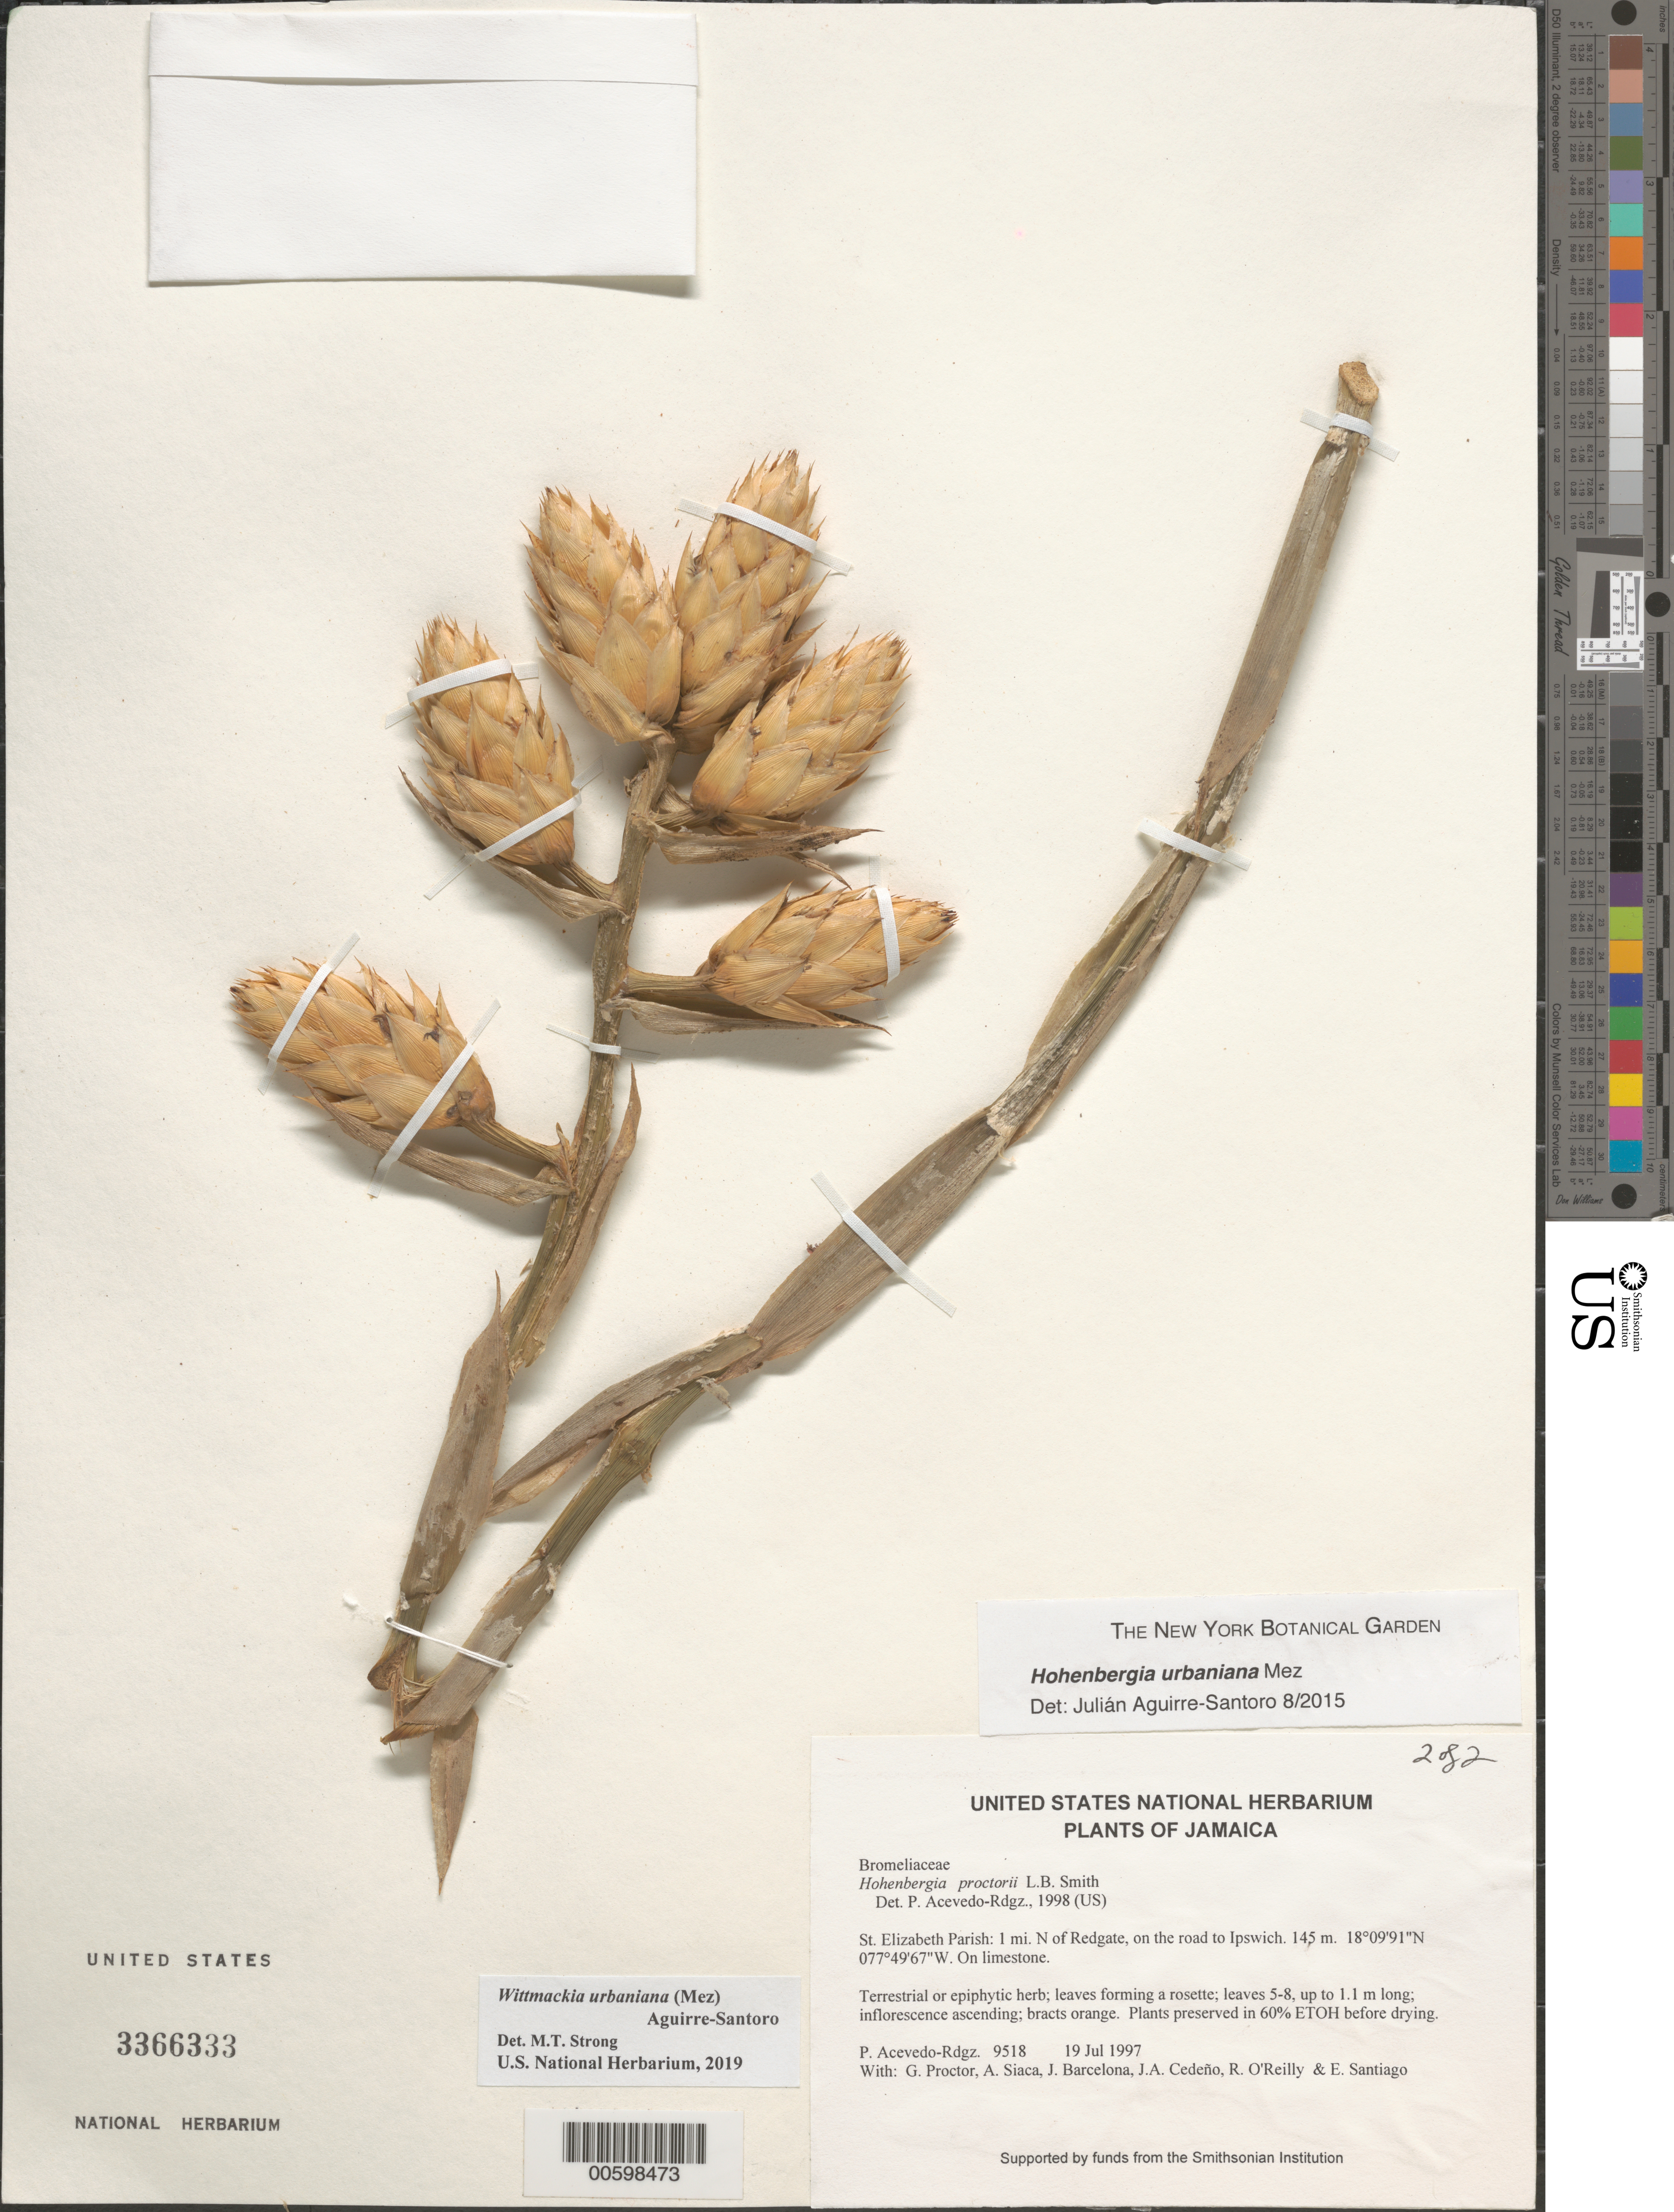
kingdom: Plantae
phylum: Tracheophyta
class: Liliopsida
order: Poales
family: Bromeliaceae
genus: Wittmackia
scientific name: Wittmackia urbaniana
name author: (Mez) Aguirre-Santoro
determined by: Strong, Mark T., (BOT), Smithsonian Institution - National Museum of Natural History (UNITED STATES)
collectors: P. Acevedo-Rodr., G. R. Proctor, A. Siaca, J. Barcelona, J. A. Cedeño M., R. O'Reilly & E. Santiago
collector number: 9518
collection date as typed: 19 Jul 1997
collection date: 1997-07-19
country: Jamaica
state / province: Saint Elizabeth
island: Jamaica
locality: St. Elizabeth Parish: 1 mi. N of Redgate, on the road to Ipswich.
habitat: On limestone.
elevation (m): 145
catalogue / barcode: US 3366333